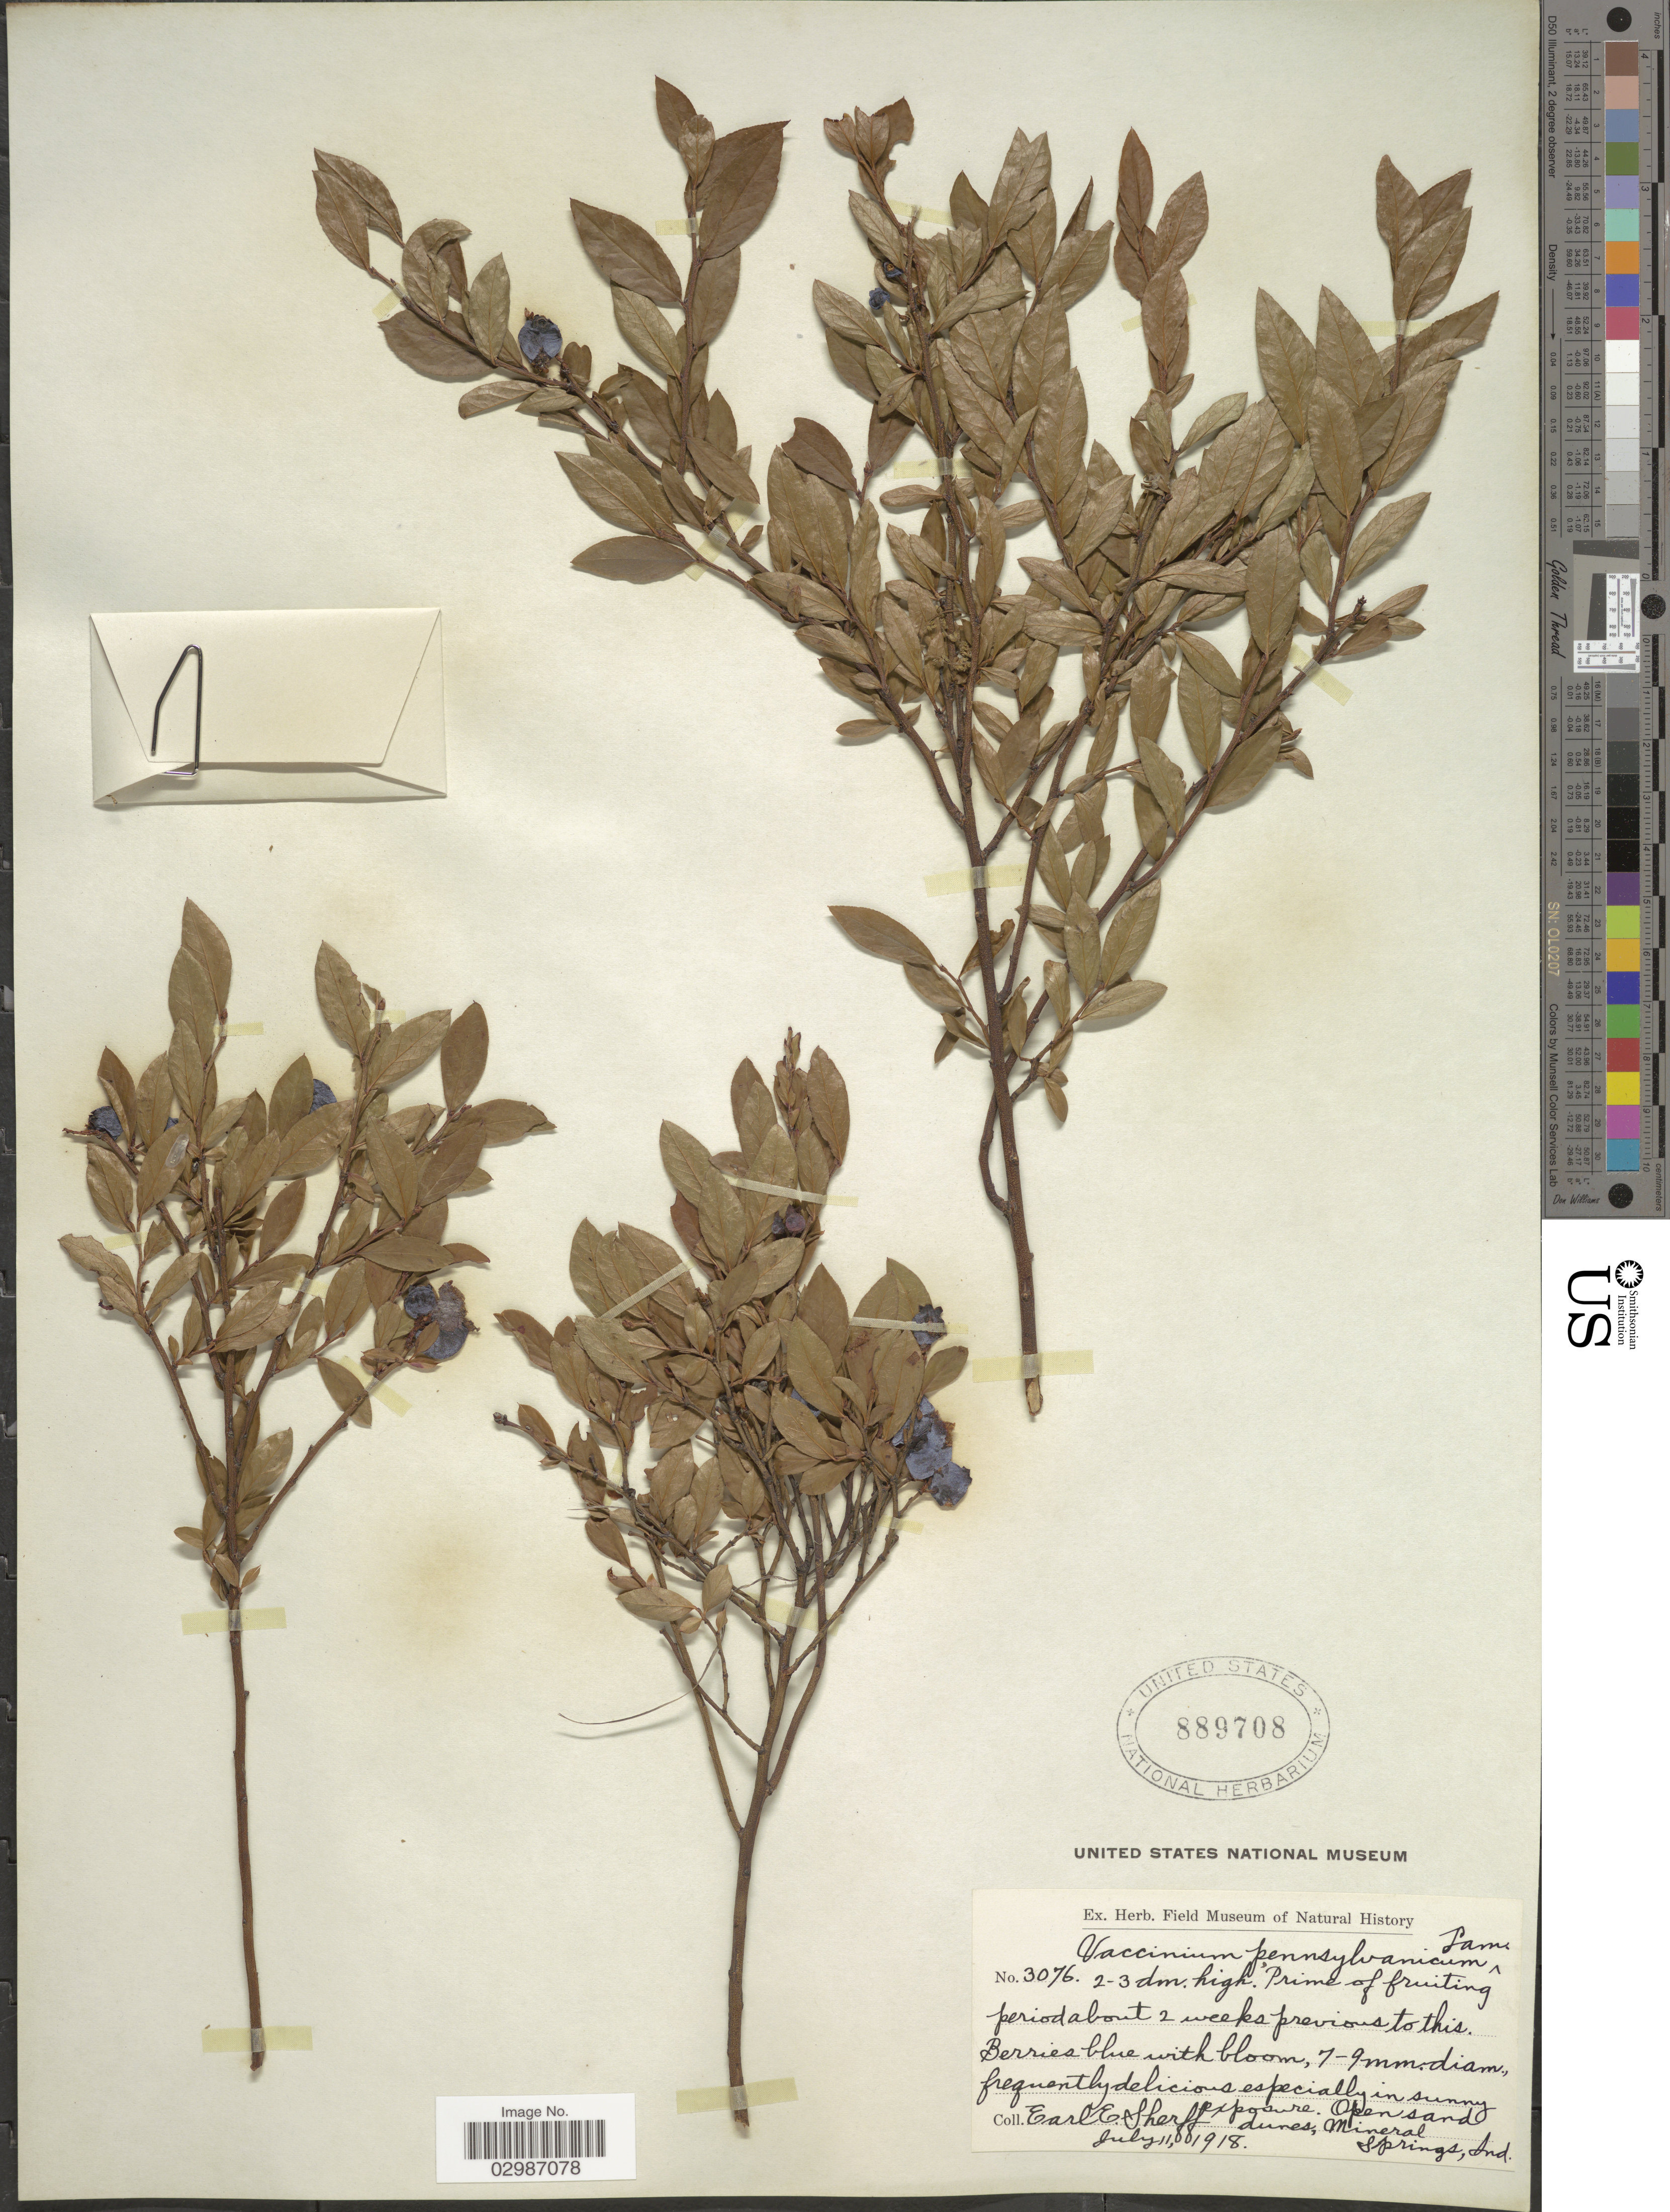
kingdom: Plantae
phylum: Tracheophyta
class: Magnoliopsida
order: Ericales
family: Ericaceae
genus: Vaccinium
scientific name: Vaccinium angustifolium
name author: Aiton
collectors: E. E. Sherff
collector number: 3076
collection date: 1918-07-11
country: United States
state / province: Indiana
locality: Open sand dunes, Mineral Springs, Ind.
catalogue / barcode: US 889708